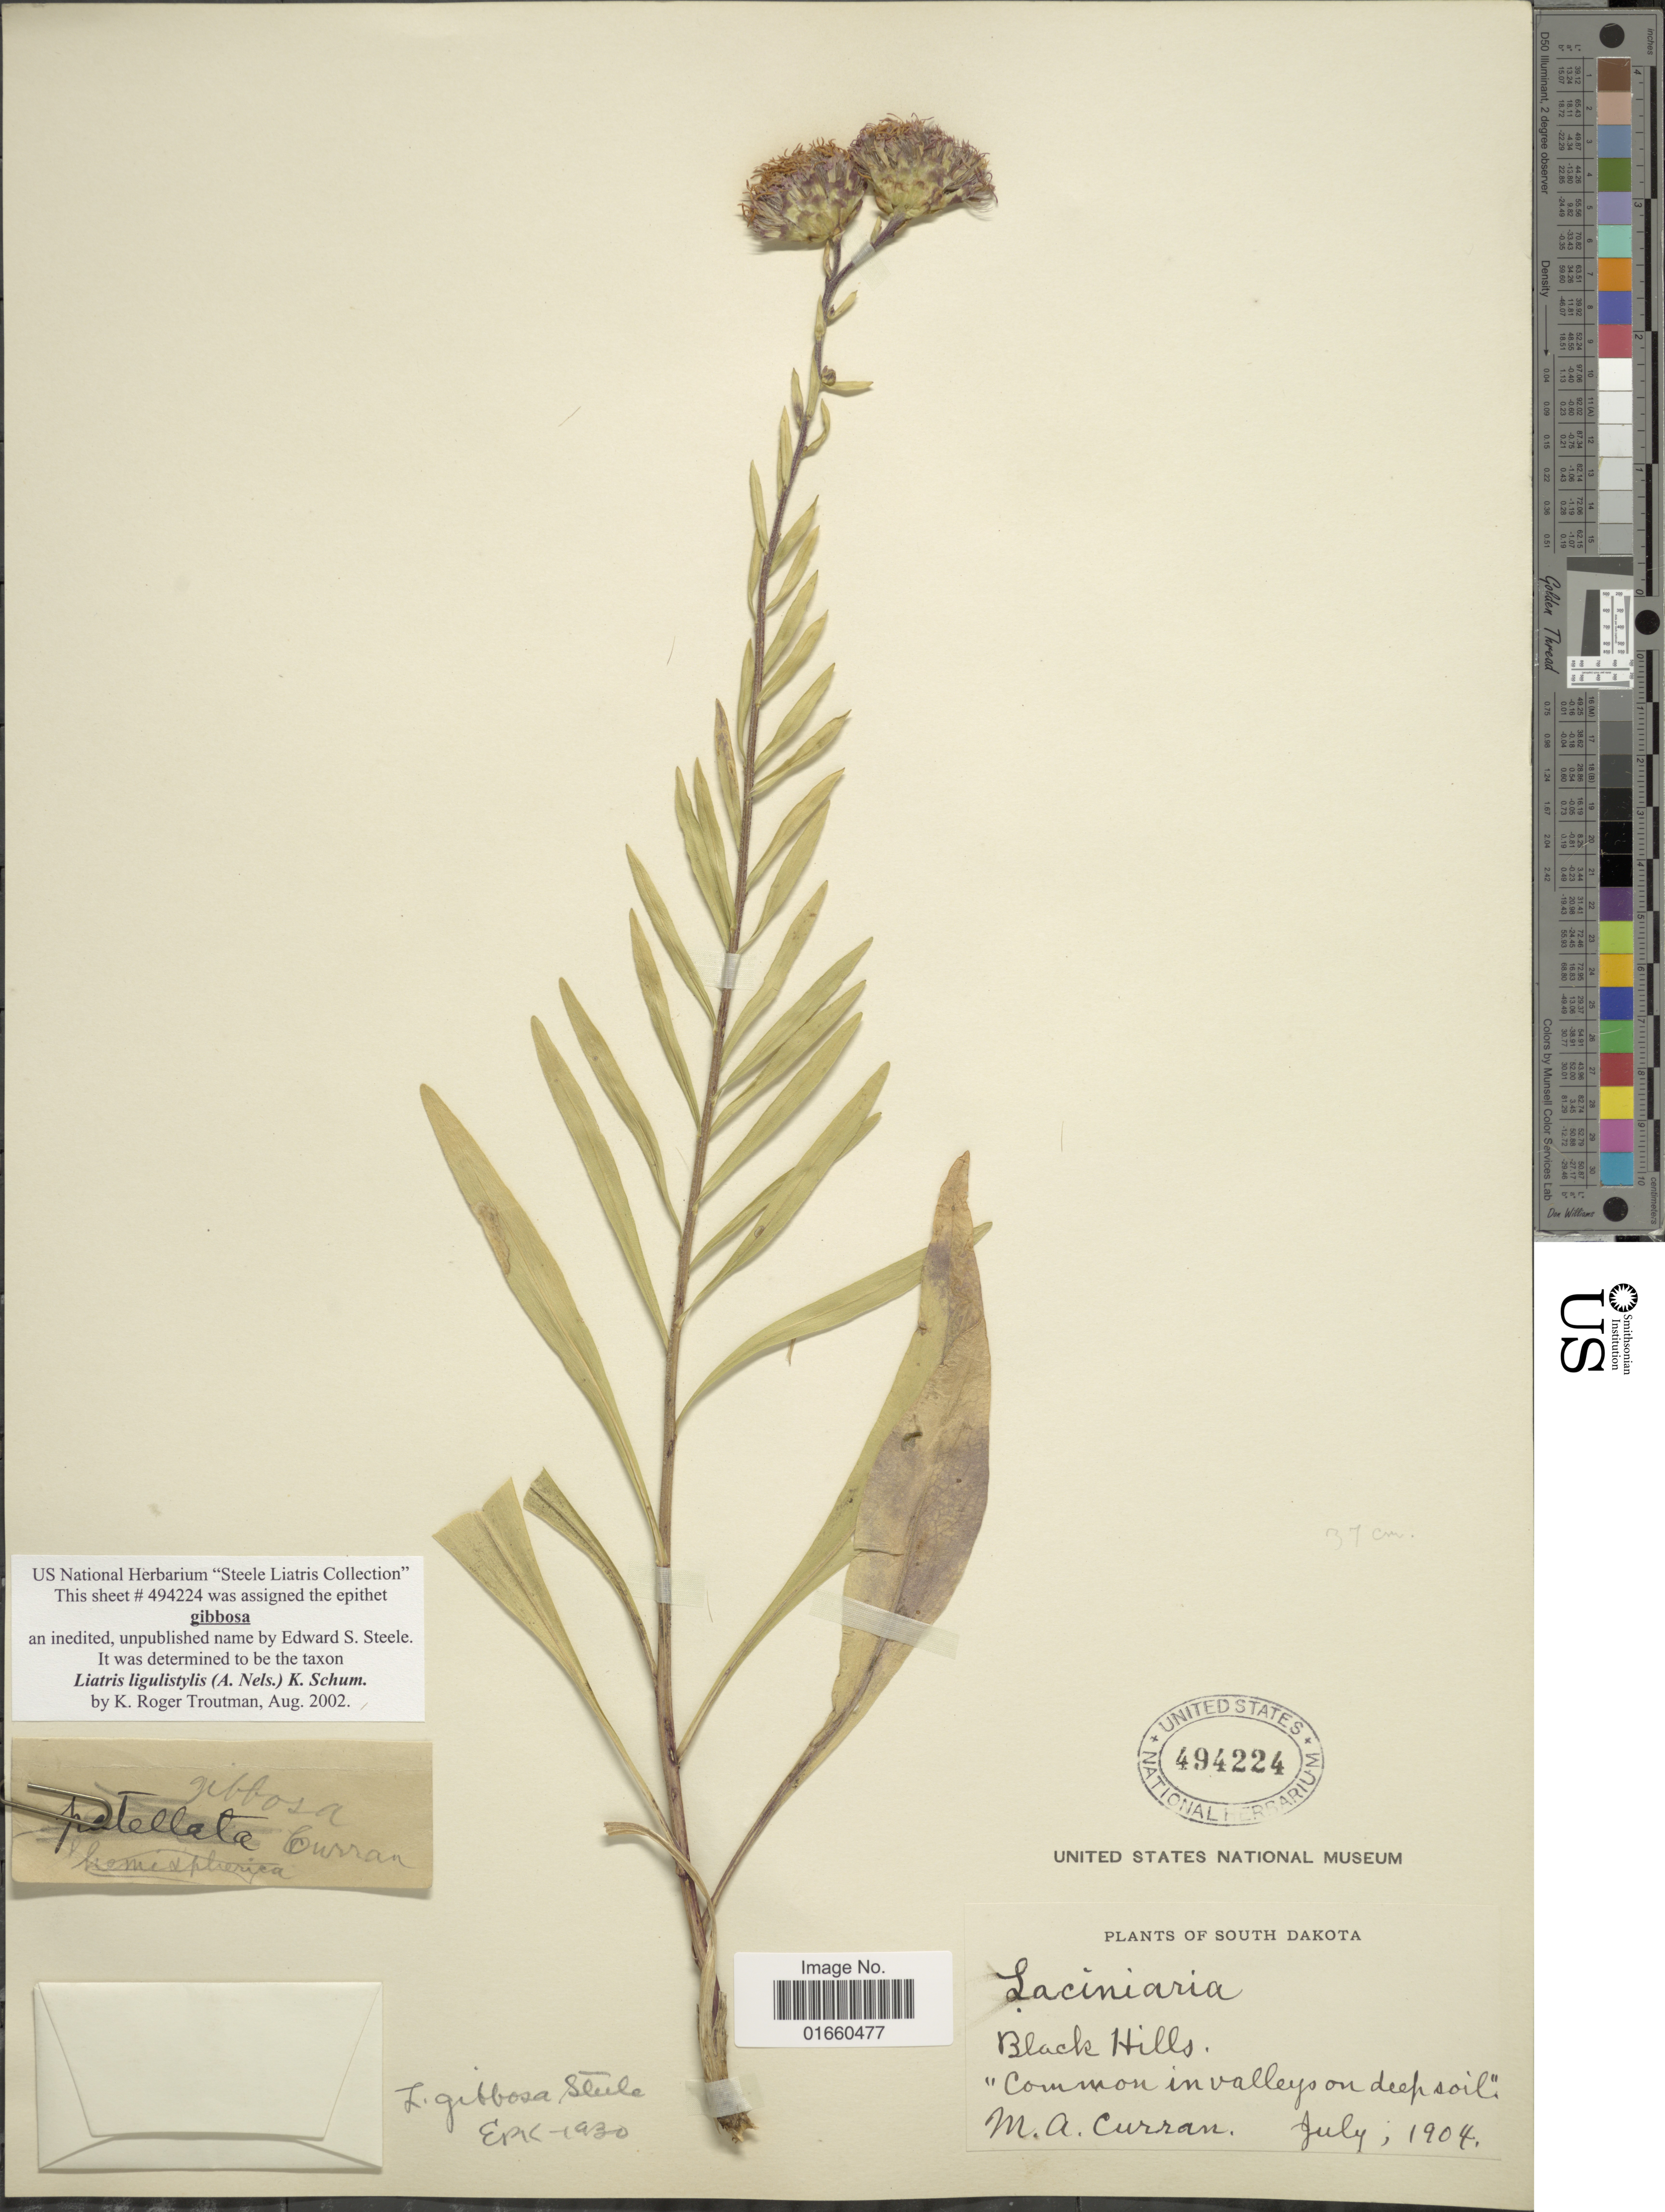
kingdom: Plantae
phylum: Tracheophyta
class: Magnoliopsida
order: Asterales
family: Asteraceae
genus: Liatris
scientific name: Liatris ligulistylis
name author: (A. Nelson) K. Schum.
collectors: M. Curran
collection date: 1904-07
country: United States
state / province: South Dakota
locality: Black Hills, "Common in valleys on deep soil"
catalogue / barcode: US 494224